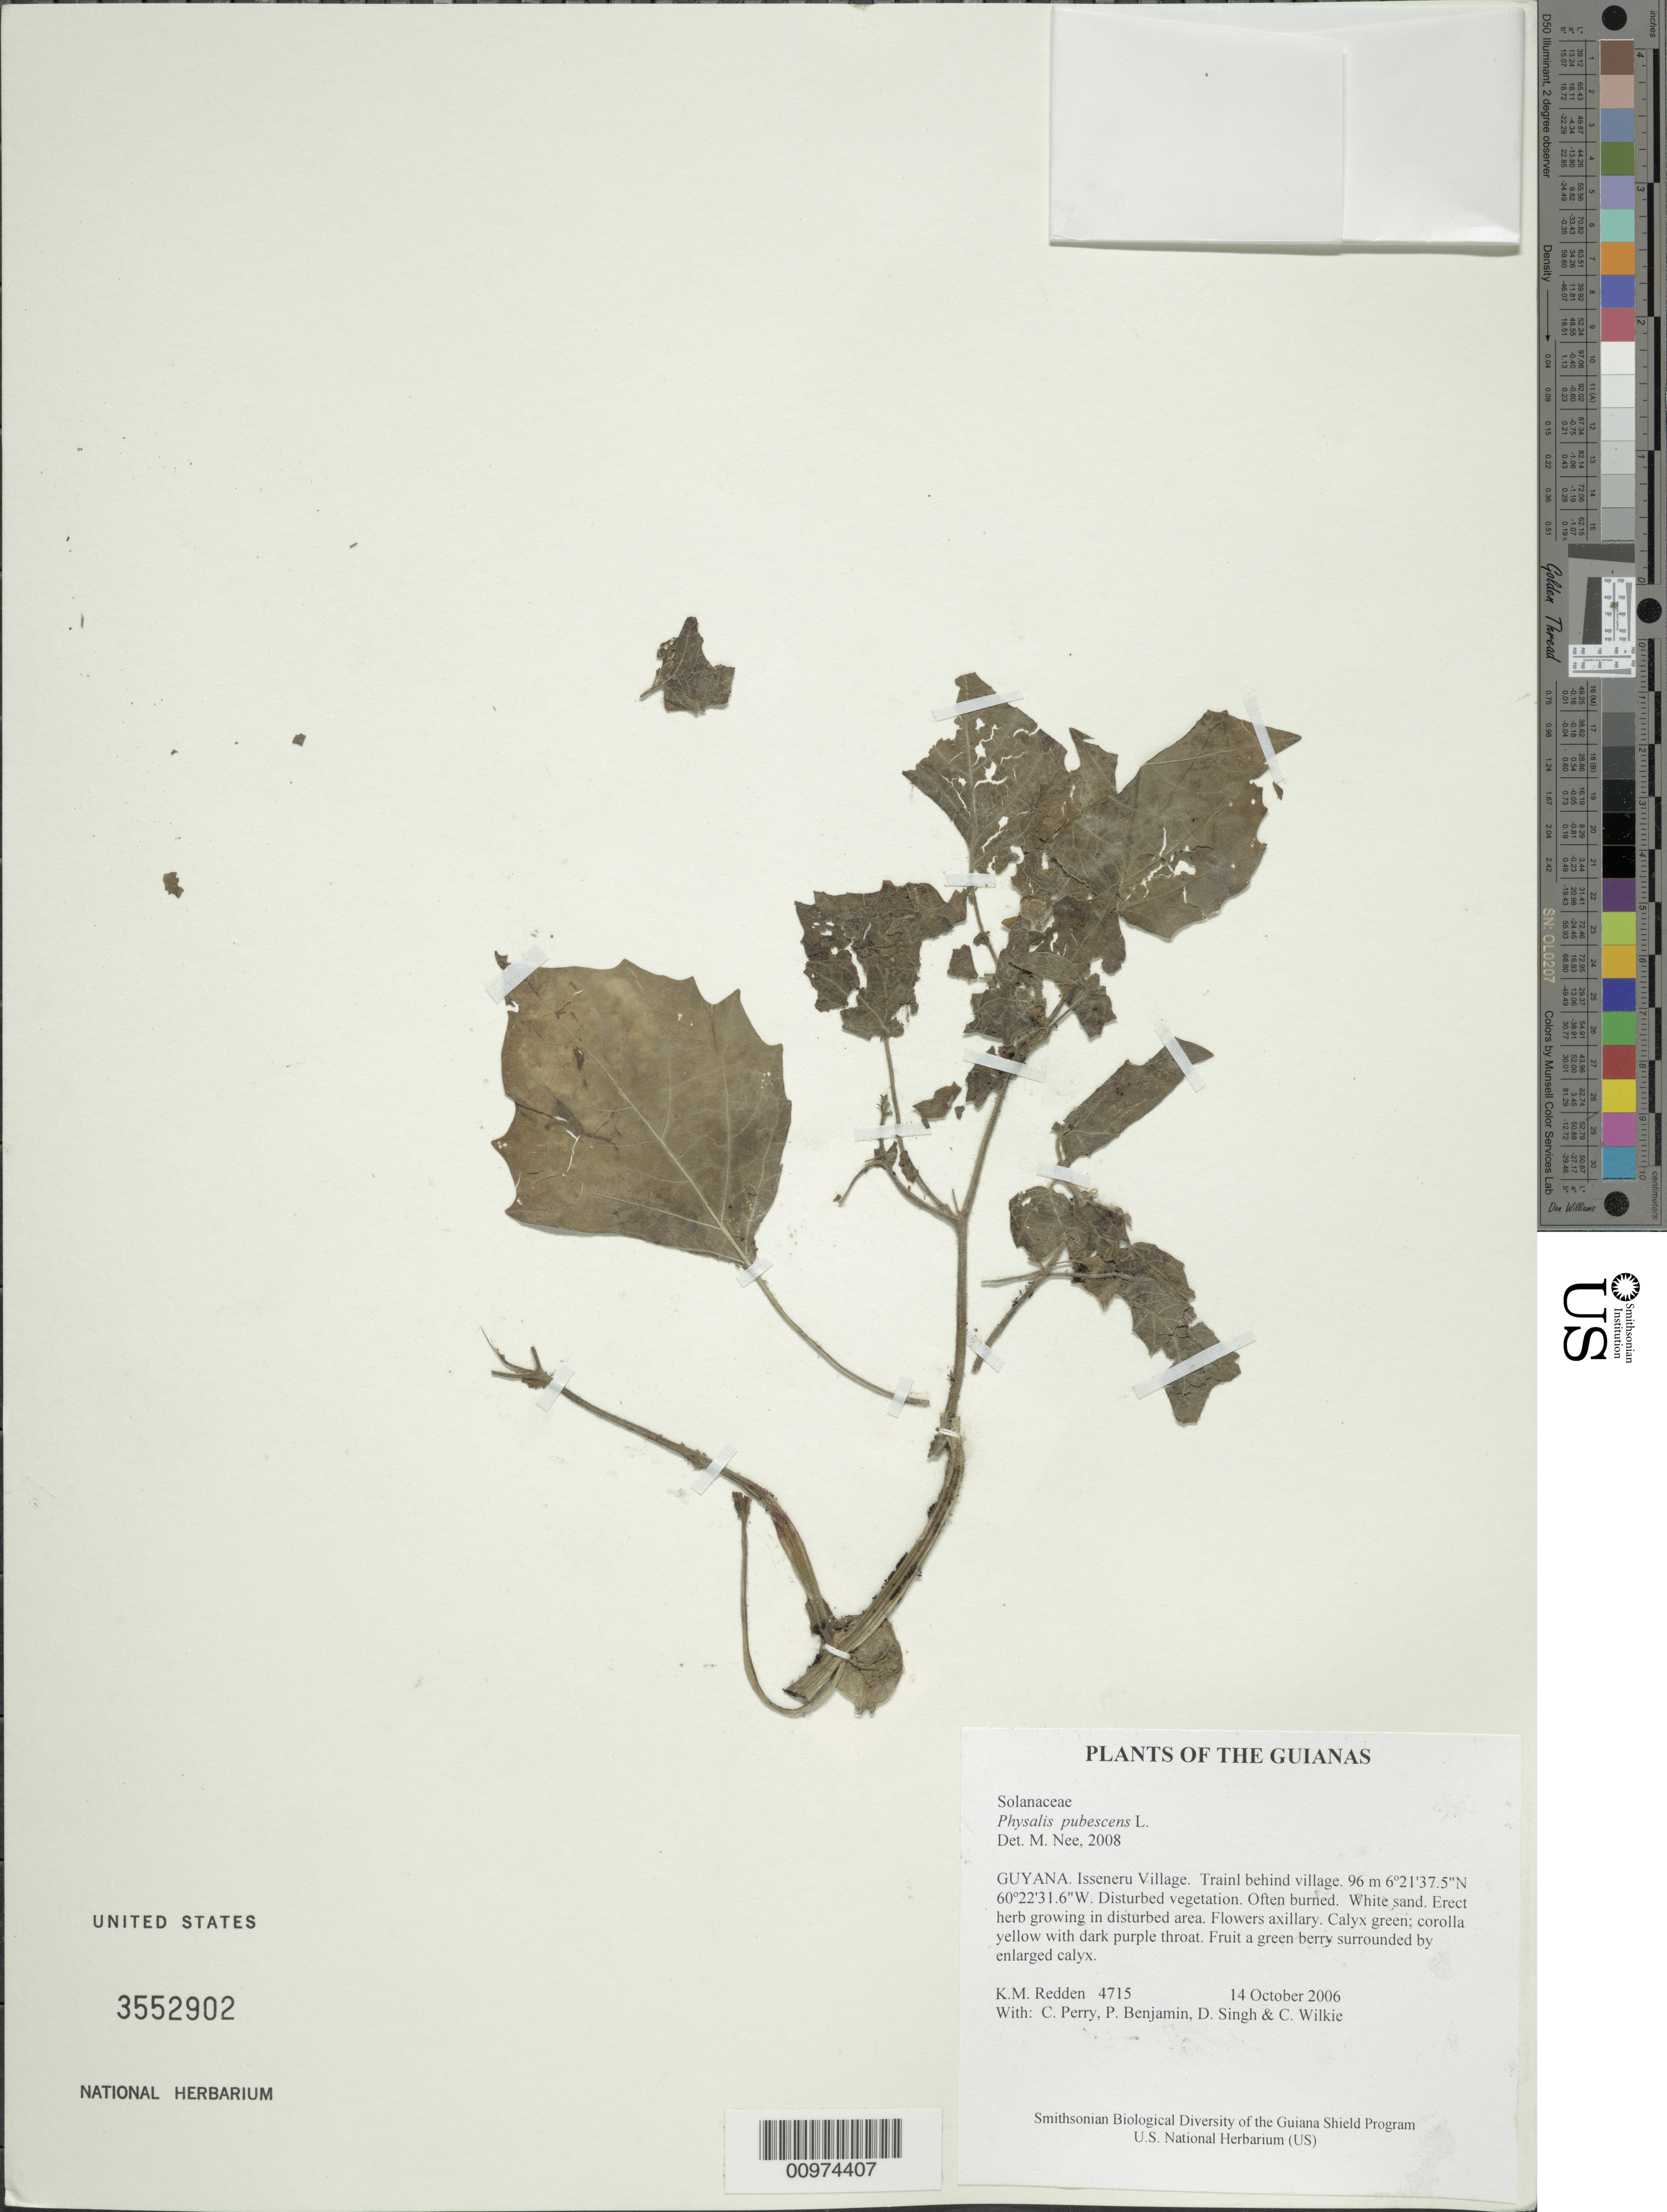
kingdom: Plantae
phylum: Tracheophyta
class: Magnoliopsida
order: Solanales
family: Solanaceae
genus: Physalis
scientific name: Physalis pubescens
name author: L.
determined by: Nee, Michael H.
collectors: K. M. Redden, C. Perry, P. Benjamin, D. Singh & C. Wilkie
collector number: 4715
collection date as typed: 14 October 2006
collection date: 2006-10-14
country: Guyana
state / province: Cuyuni-Mazaruni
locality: Isseneru Village. Trail behind village.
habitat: Disturbed vegetation. Often burned. White sand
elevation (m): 96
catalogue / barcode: US 3552902